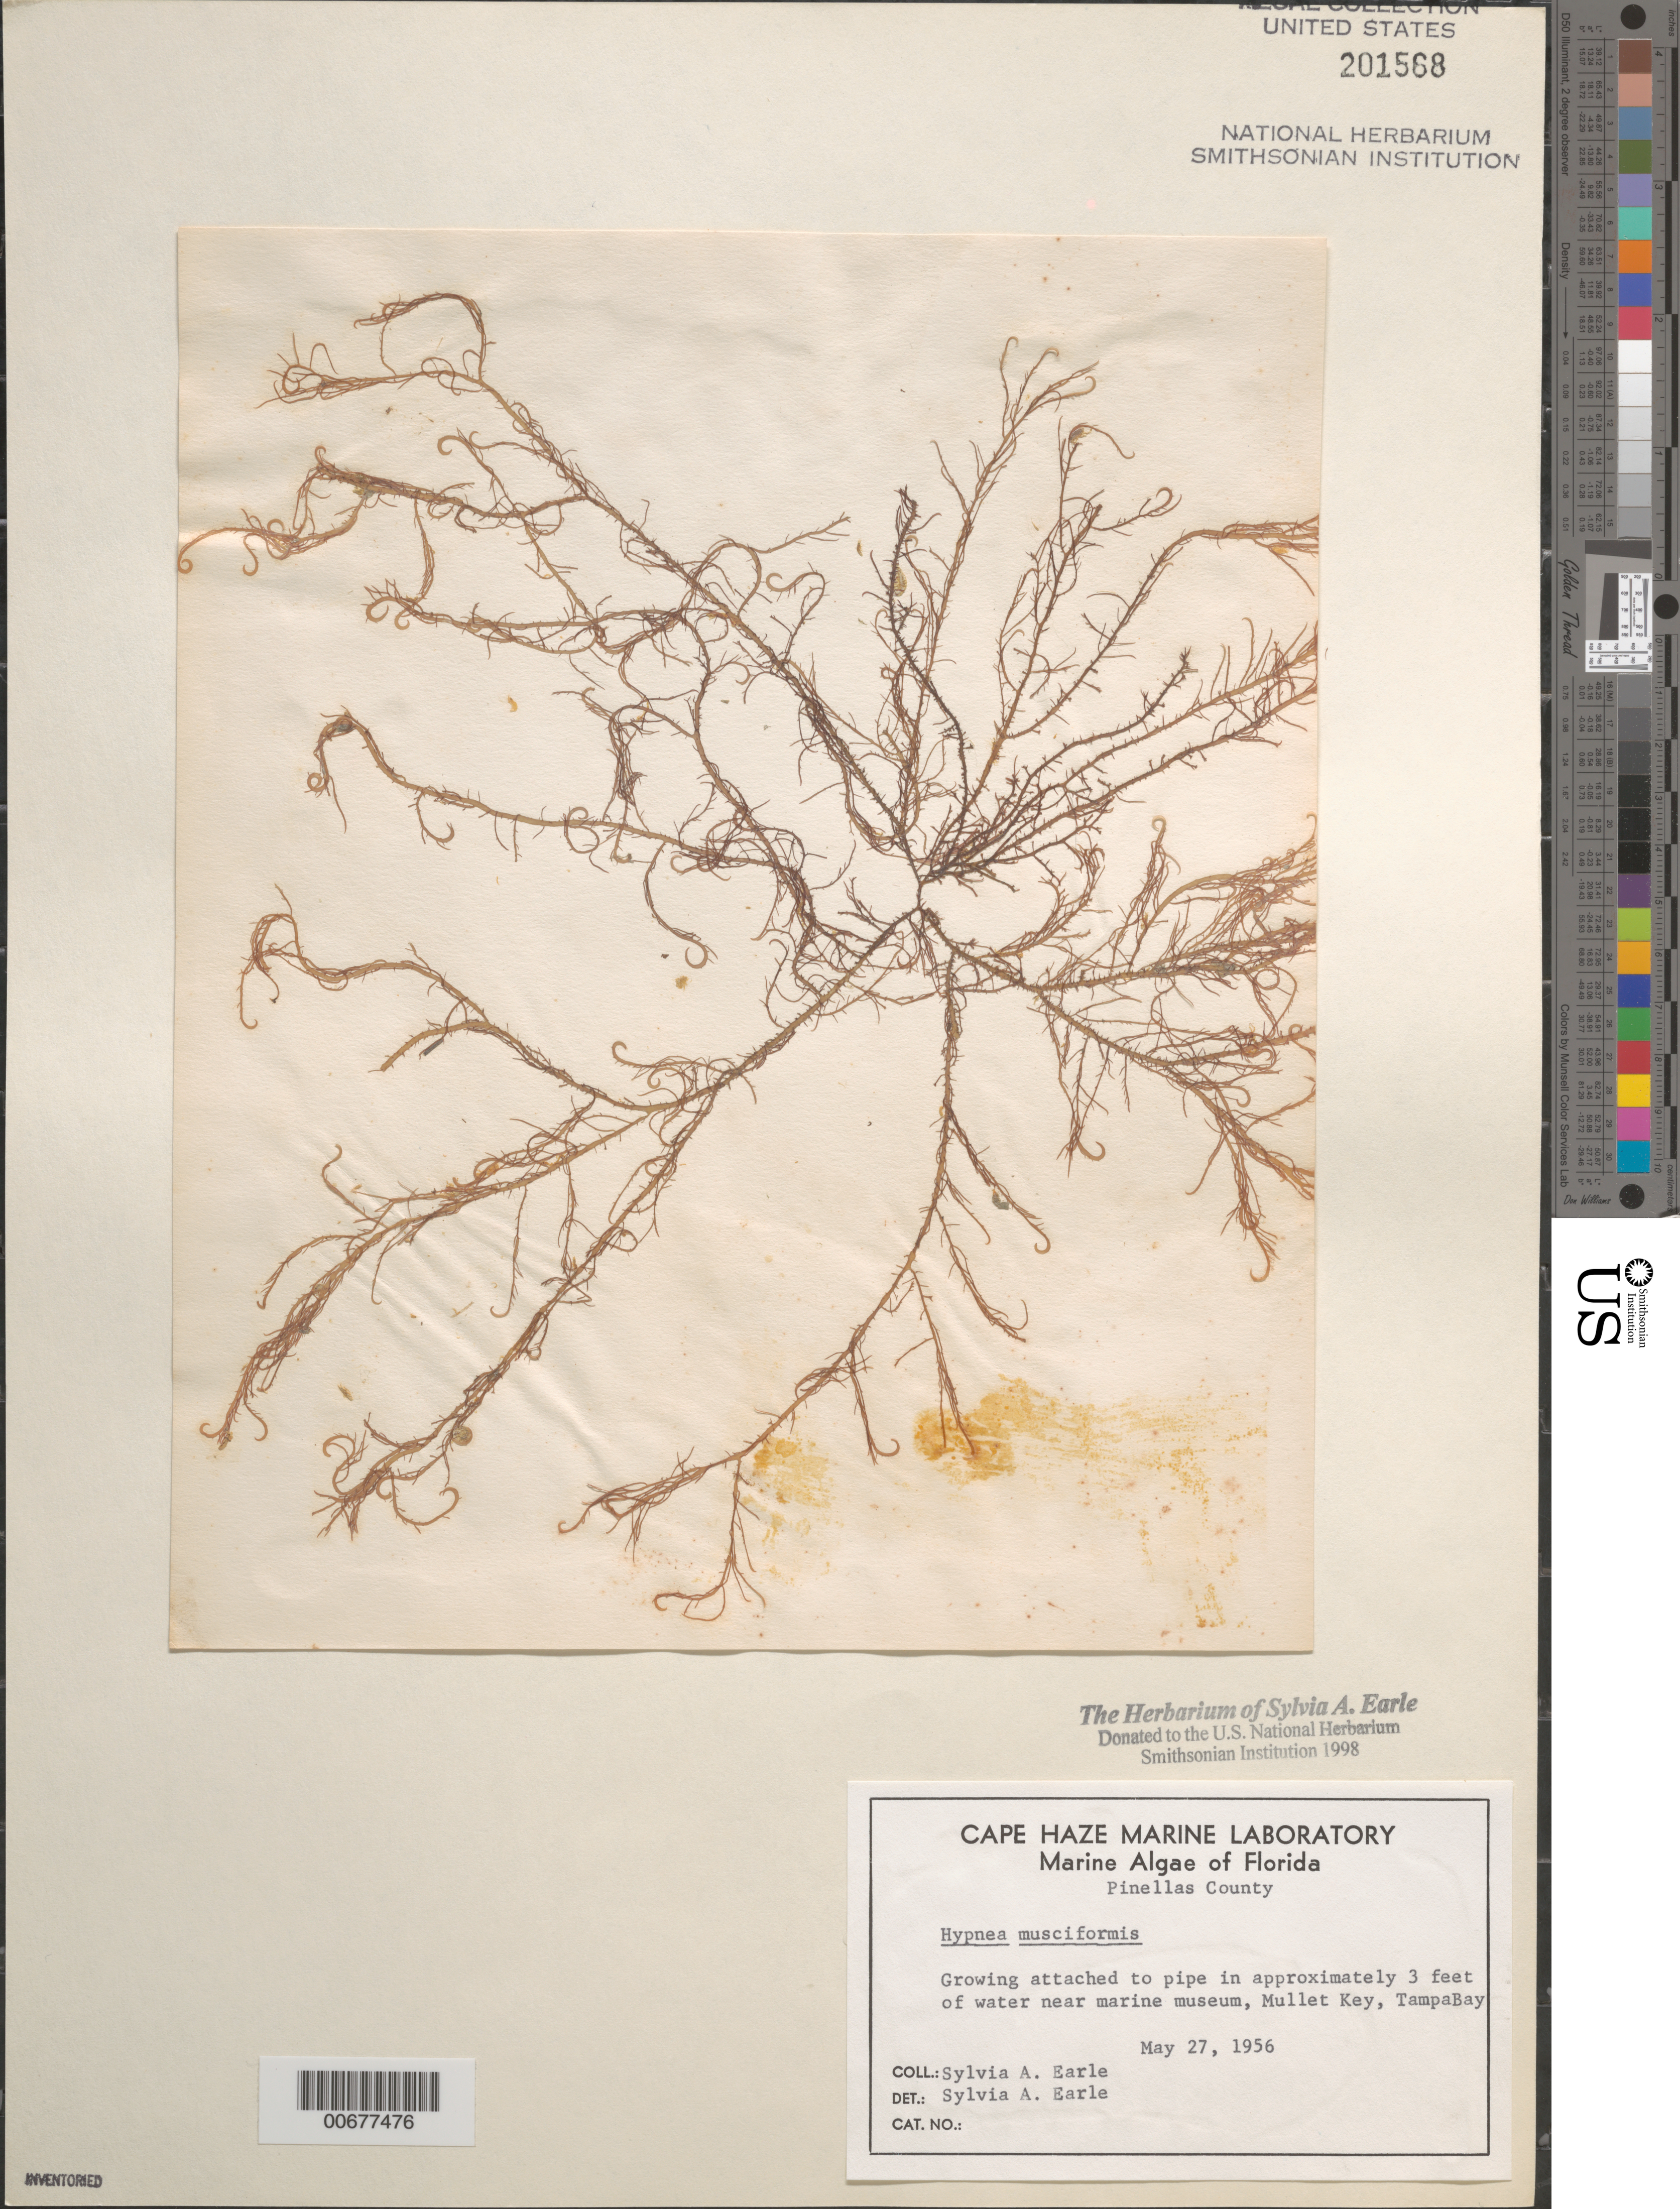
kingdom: Plantae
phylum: Rhodophyta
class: Florideophyceae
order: Gigartinales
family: Cystocloniaceae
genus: Hypnea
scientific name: Hypnea musciformis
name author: (Wulfen) J.V.Lamouroux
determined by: Earle, S. A.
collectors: S. A. Earle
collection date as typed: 27 May 1956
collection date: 1956-05-27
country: United States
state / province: Florida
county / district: Pinellas County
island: Mullet Key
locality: Tampa Bay, near marine museum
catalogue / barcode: US 201568